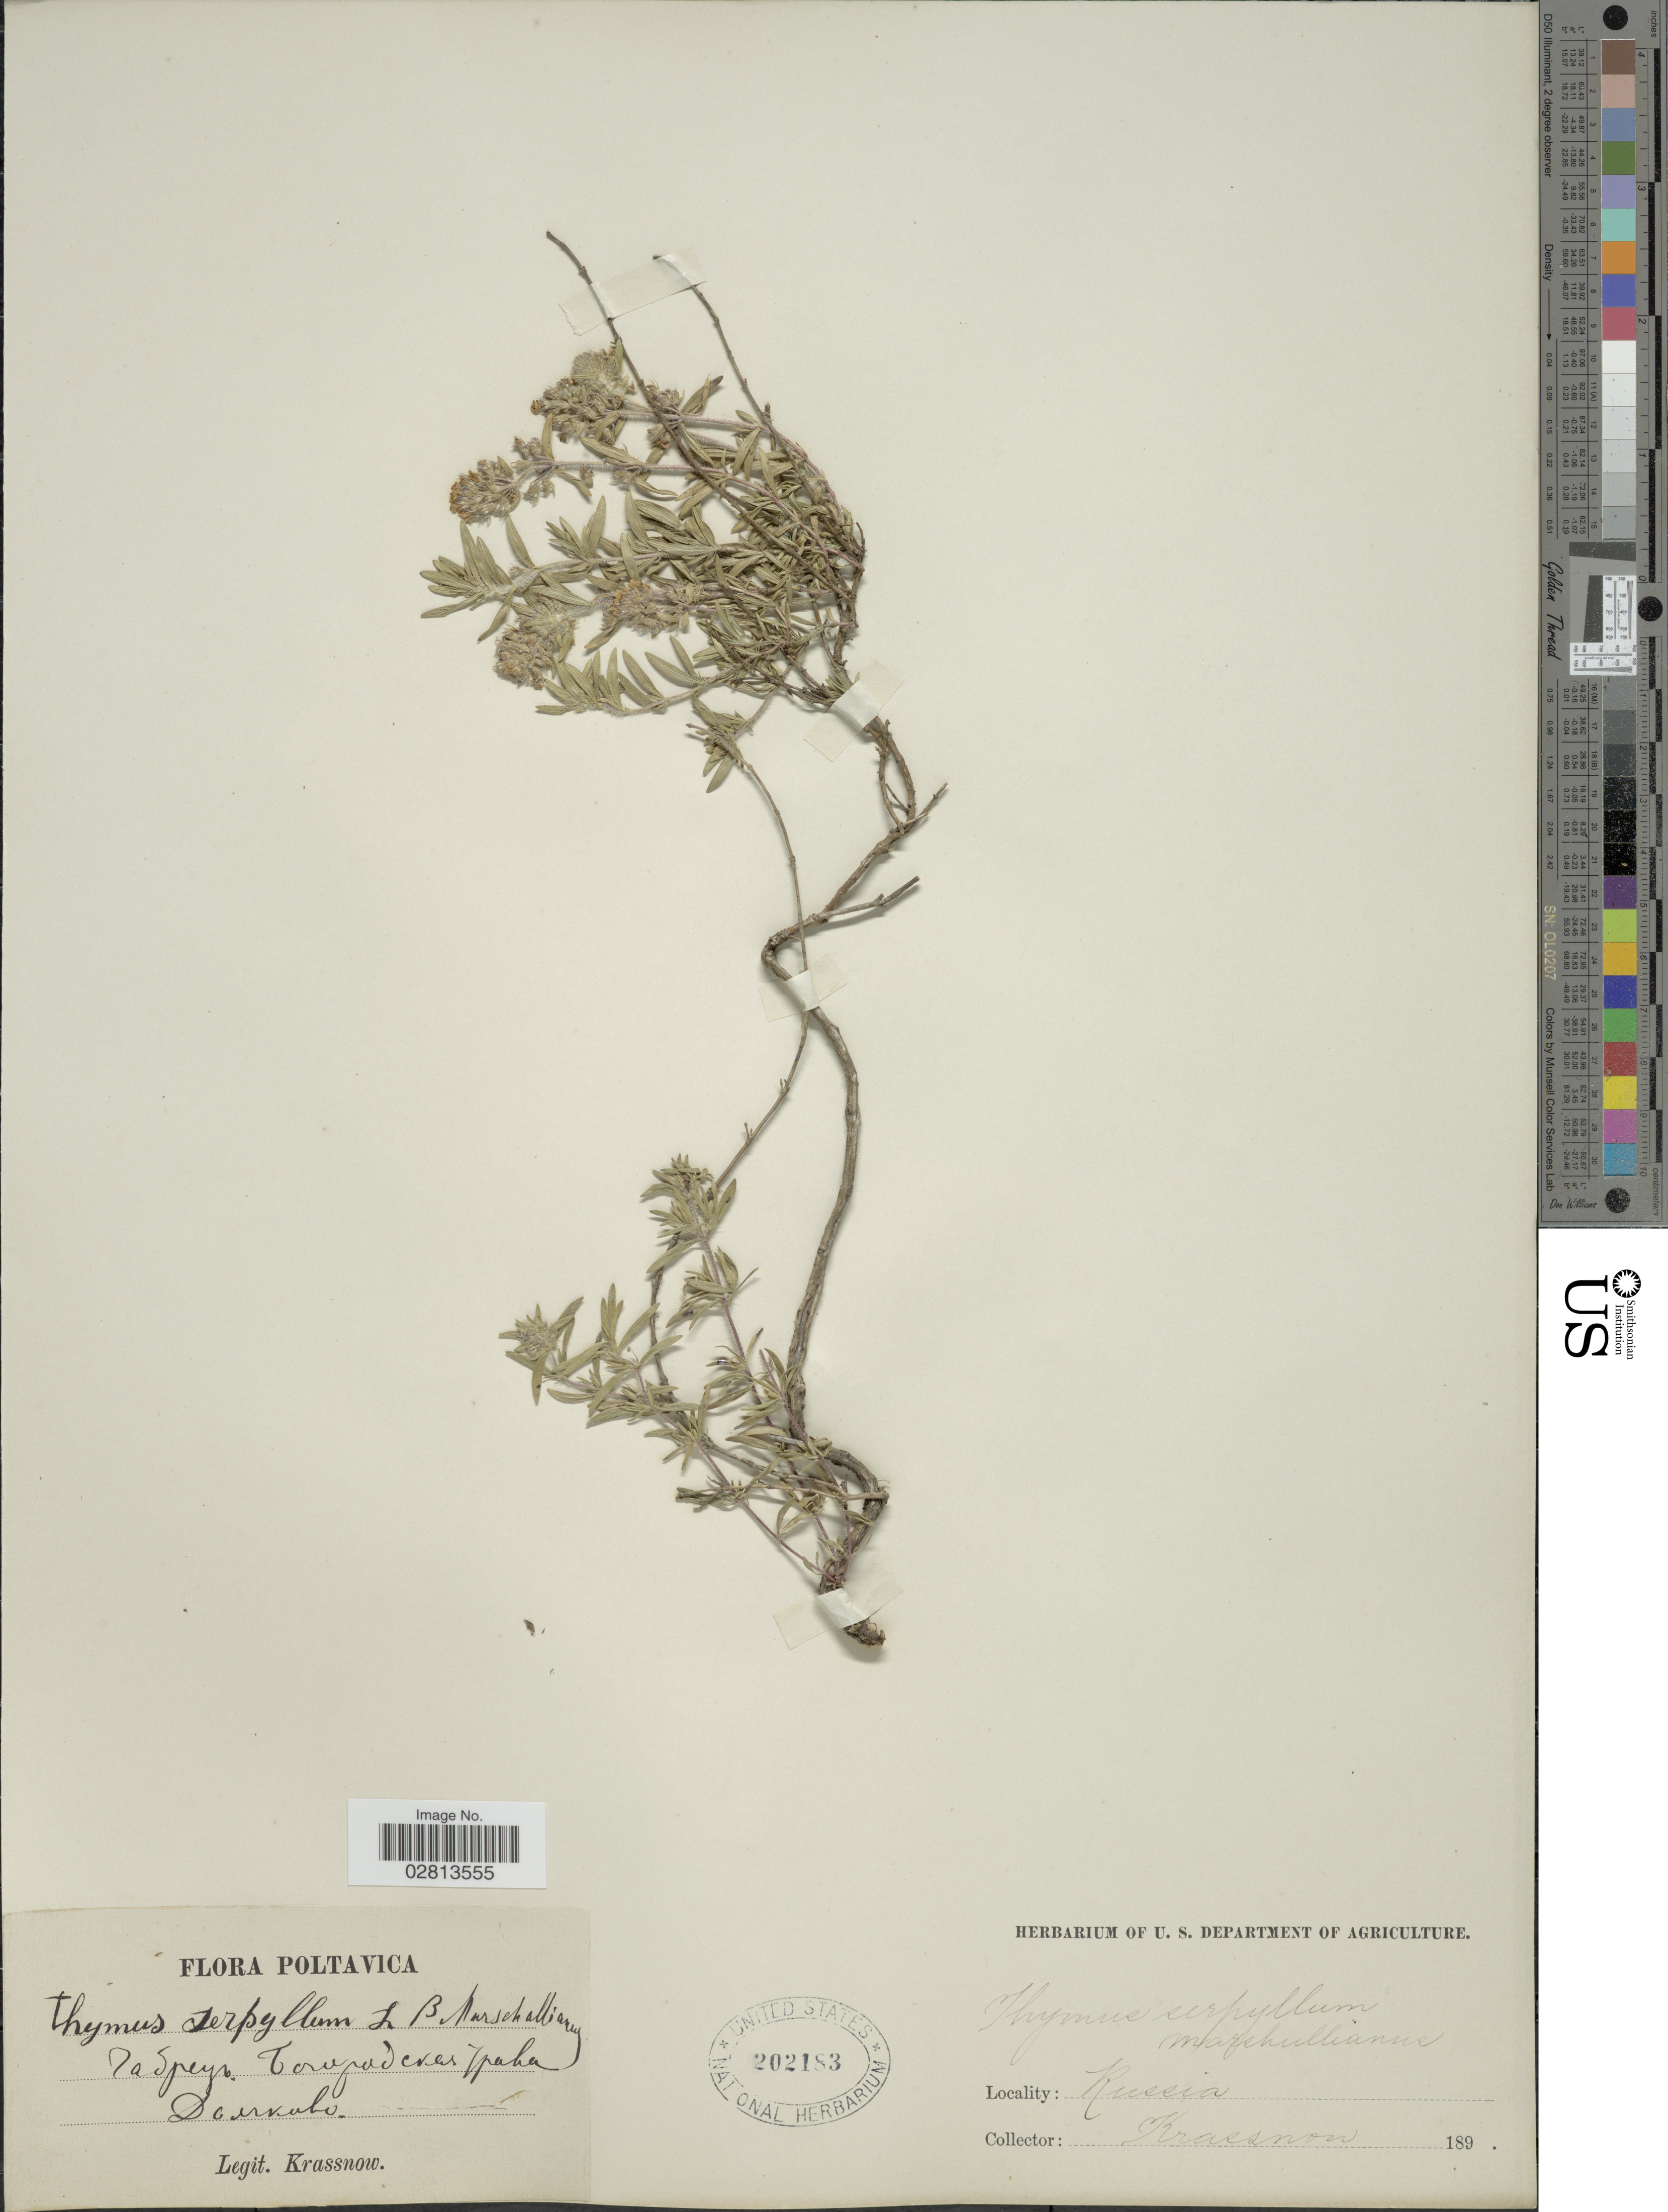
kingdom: Plantae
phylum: Tracheophyta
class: Magnoliopsida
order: Lamiales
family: Lamiaceae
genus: Thymus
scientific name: Thymus serpyllum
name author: L.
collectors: -. Krassnow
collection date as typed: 189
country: Ukraine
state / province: Poltava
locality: Dyachkove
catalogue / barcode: US 202183